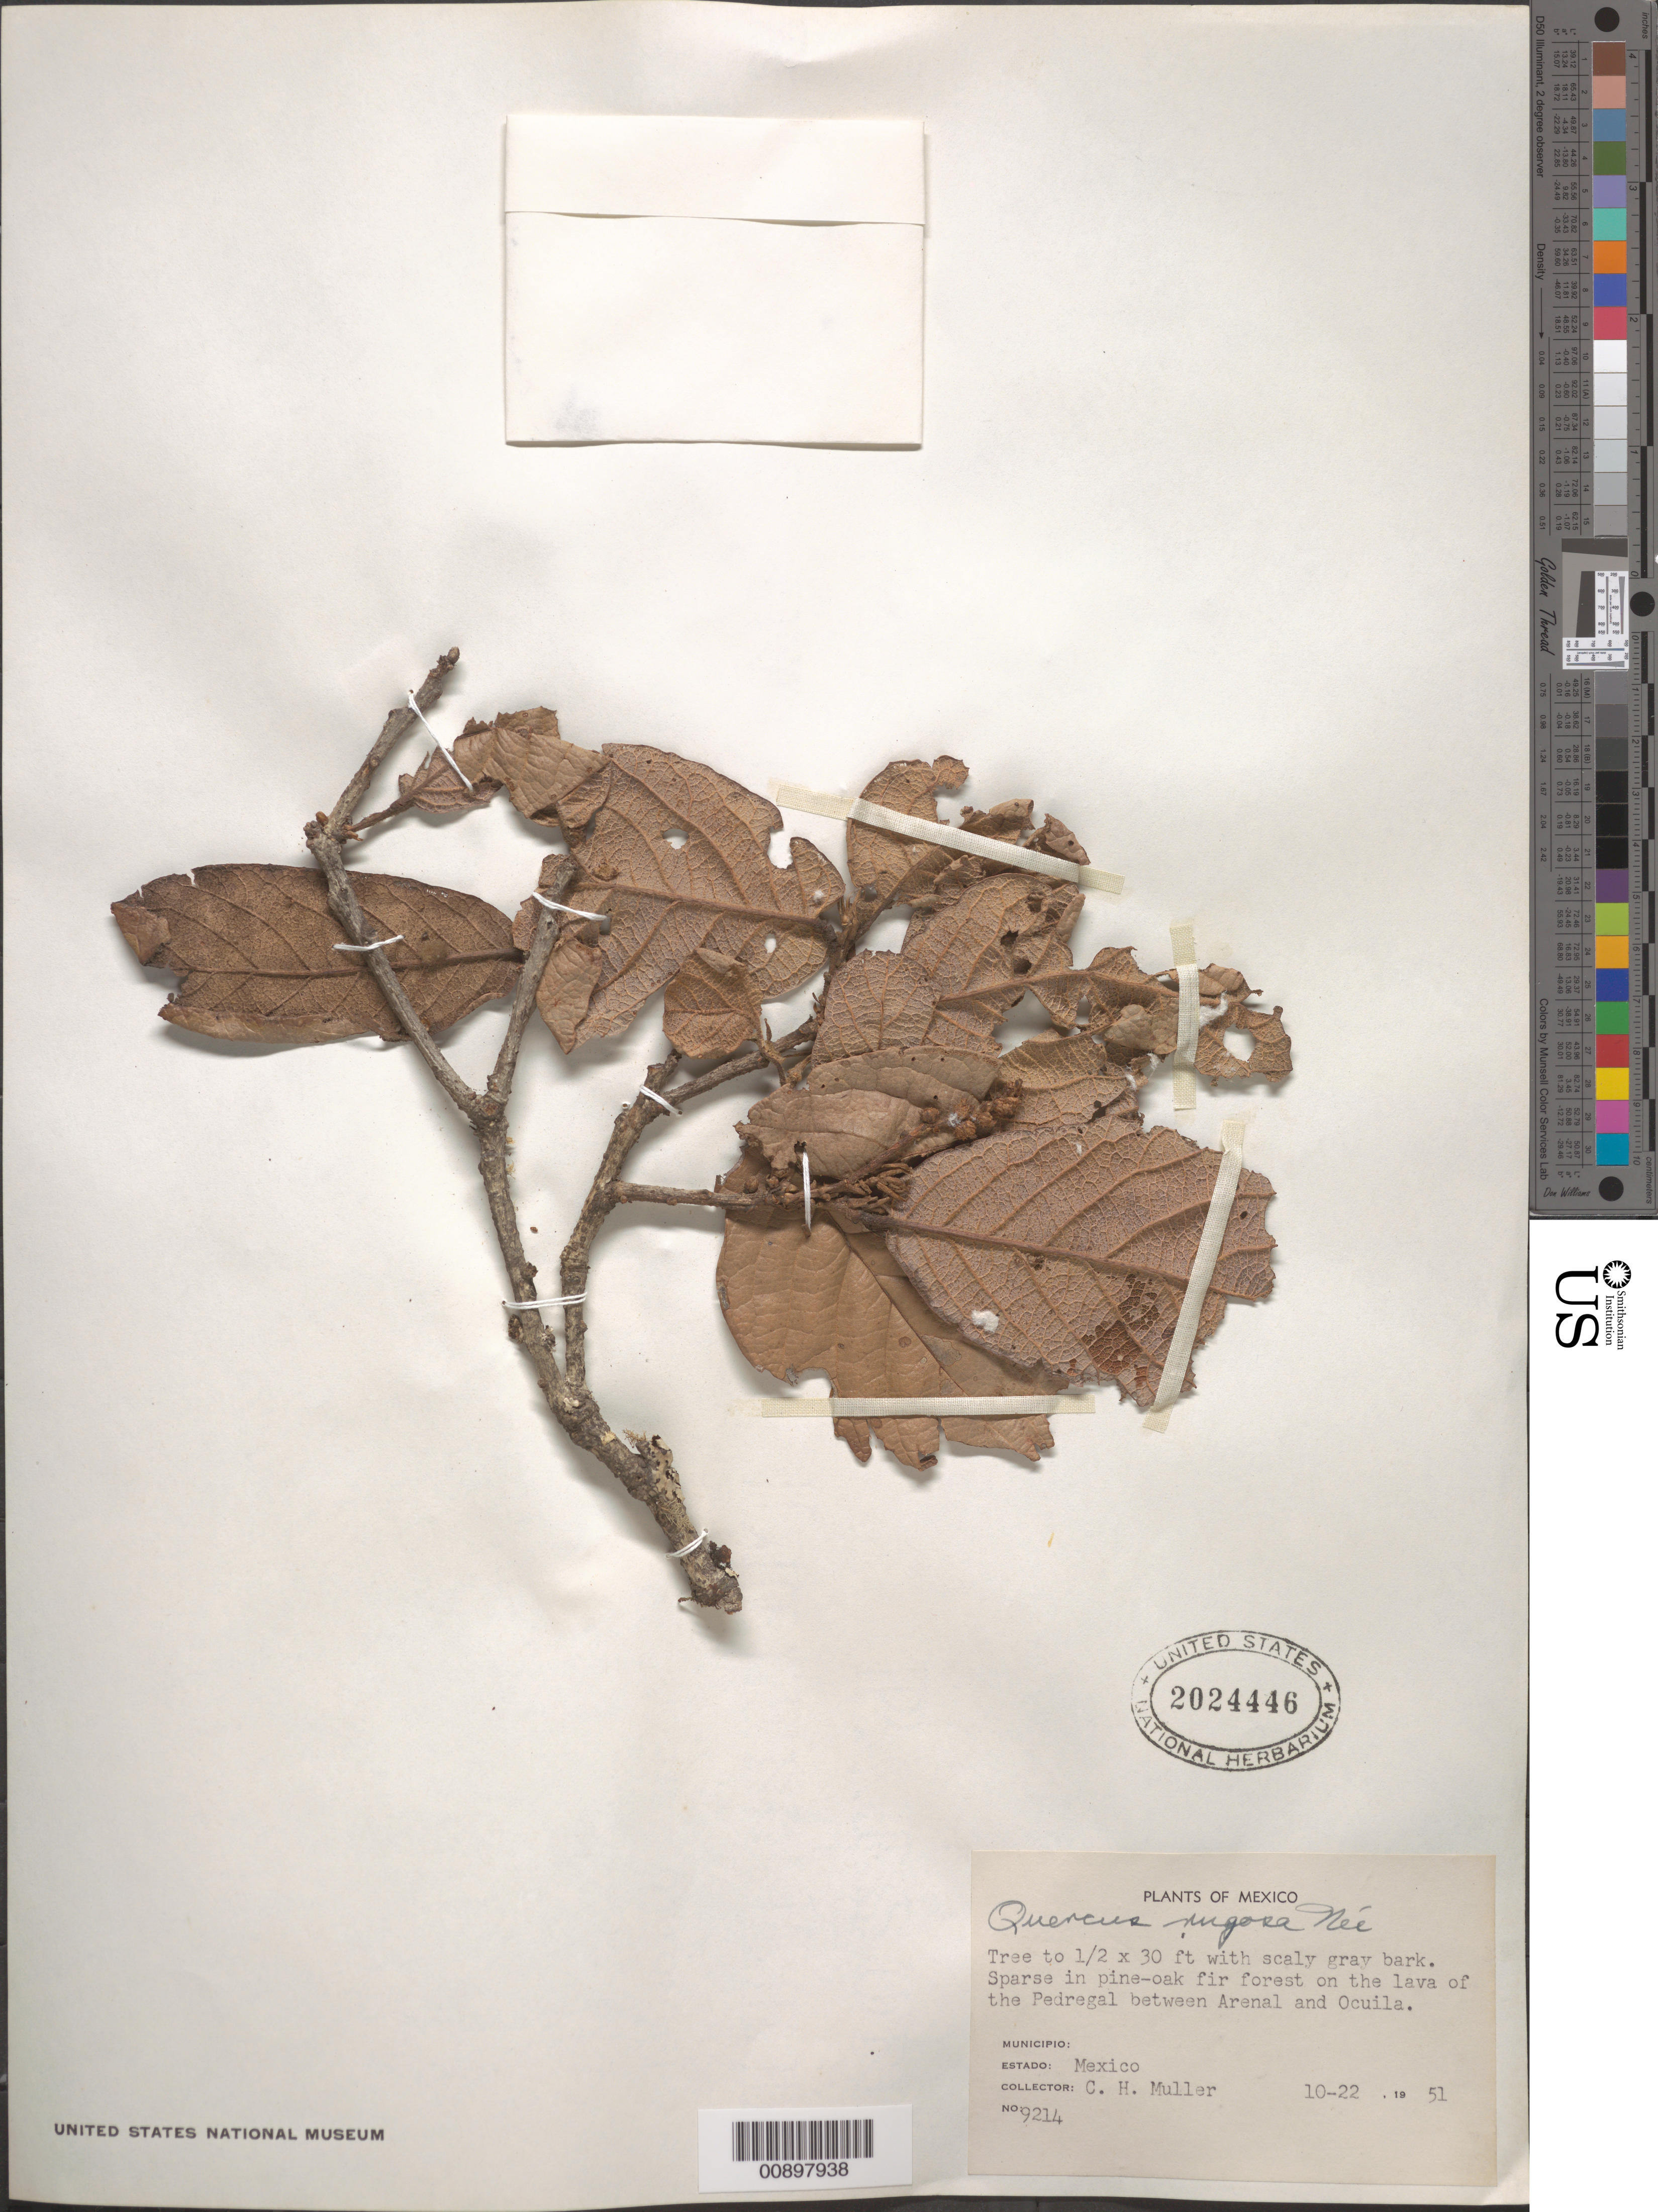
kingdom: Plantae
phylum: Tracheophyta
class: Magnoliopsida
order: Fagales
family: Fagaceae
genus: Quercus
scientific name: Quercus rugosa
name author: Née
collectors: C. H. Muller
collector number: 9214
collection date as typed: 22 Oct 1951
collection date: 1951-10-22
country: Mexico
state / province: México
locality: Pedregal between Arenal and Ocuila.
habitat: In pine-oak-fir forest on the lava of the Pedregal.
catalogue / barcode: US 2024446